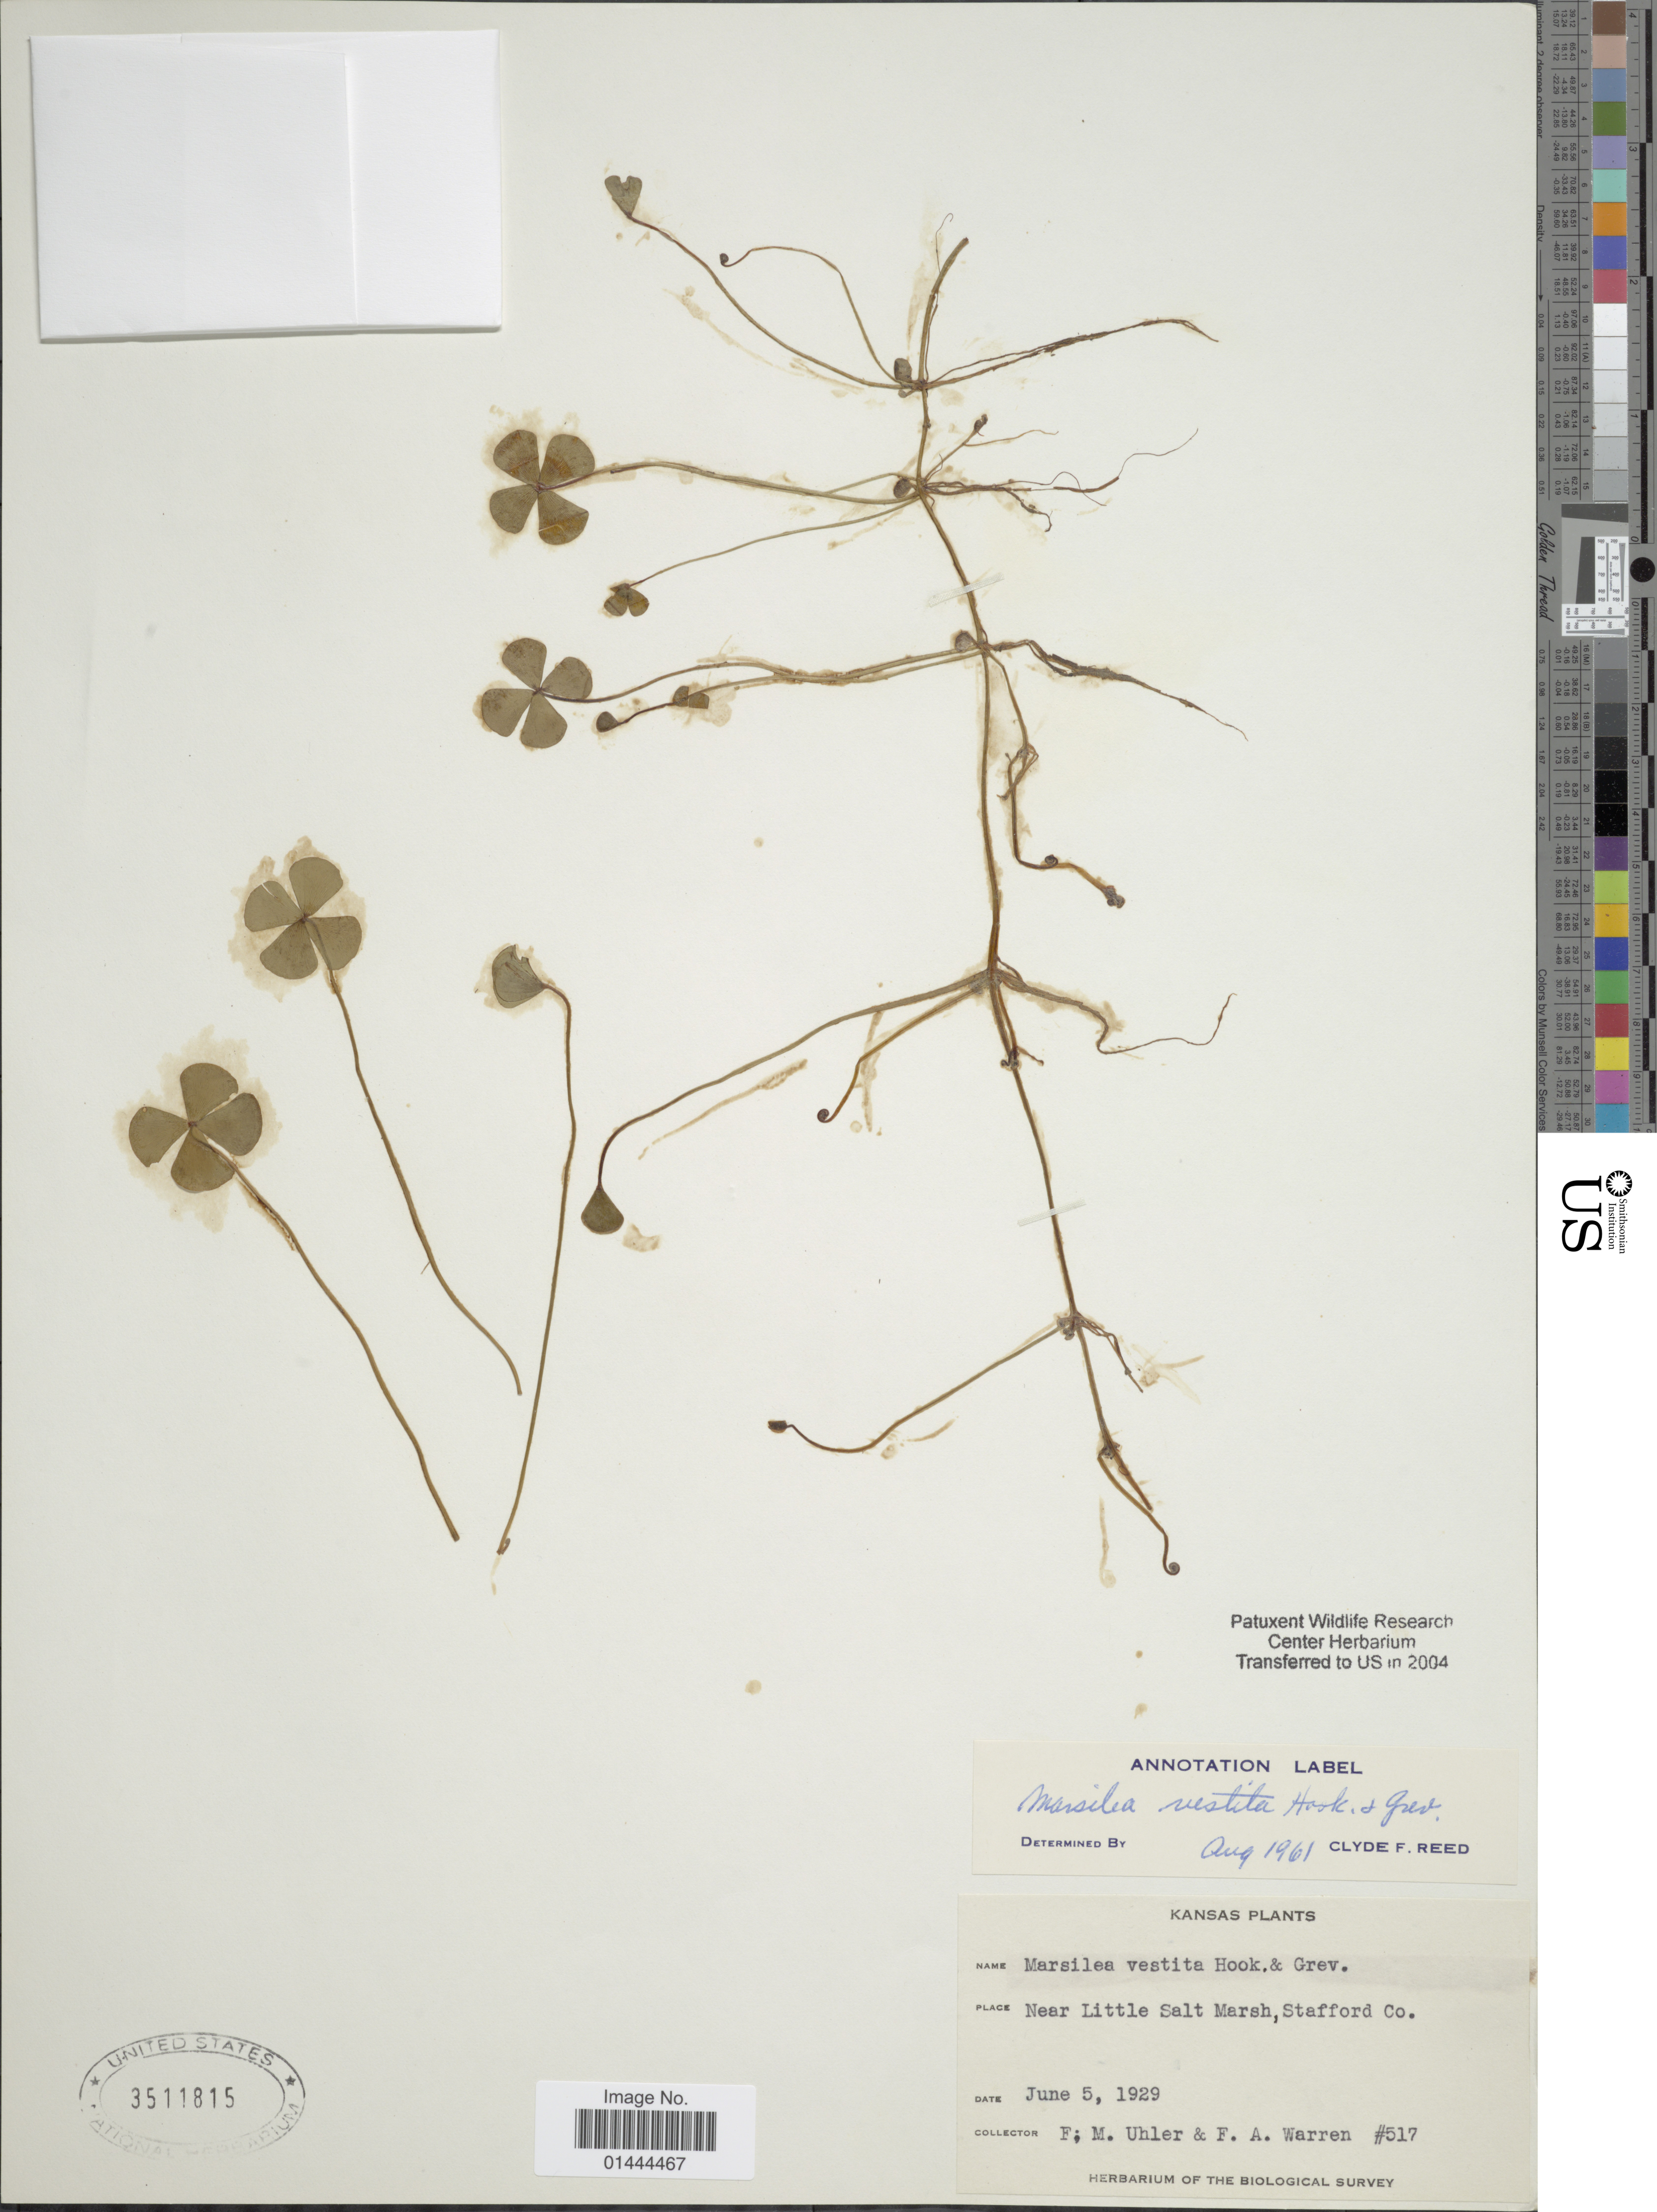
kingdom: Plantae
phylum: Tracheophyta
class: Polypodiopsida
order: Salviniales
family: Marsileaceae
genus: Marsilea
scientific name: Marsilea vestita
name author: Hook. & Grev.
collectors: F. M. Uhler & F. Warren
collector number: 517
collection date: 1929-06-05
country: United States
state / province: Kansas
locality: Near Little Salt Marsh, Stafford Co.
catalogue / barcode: US 3511815